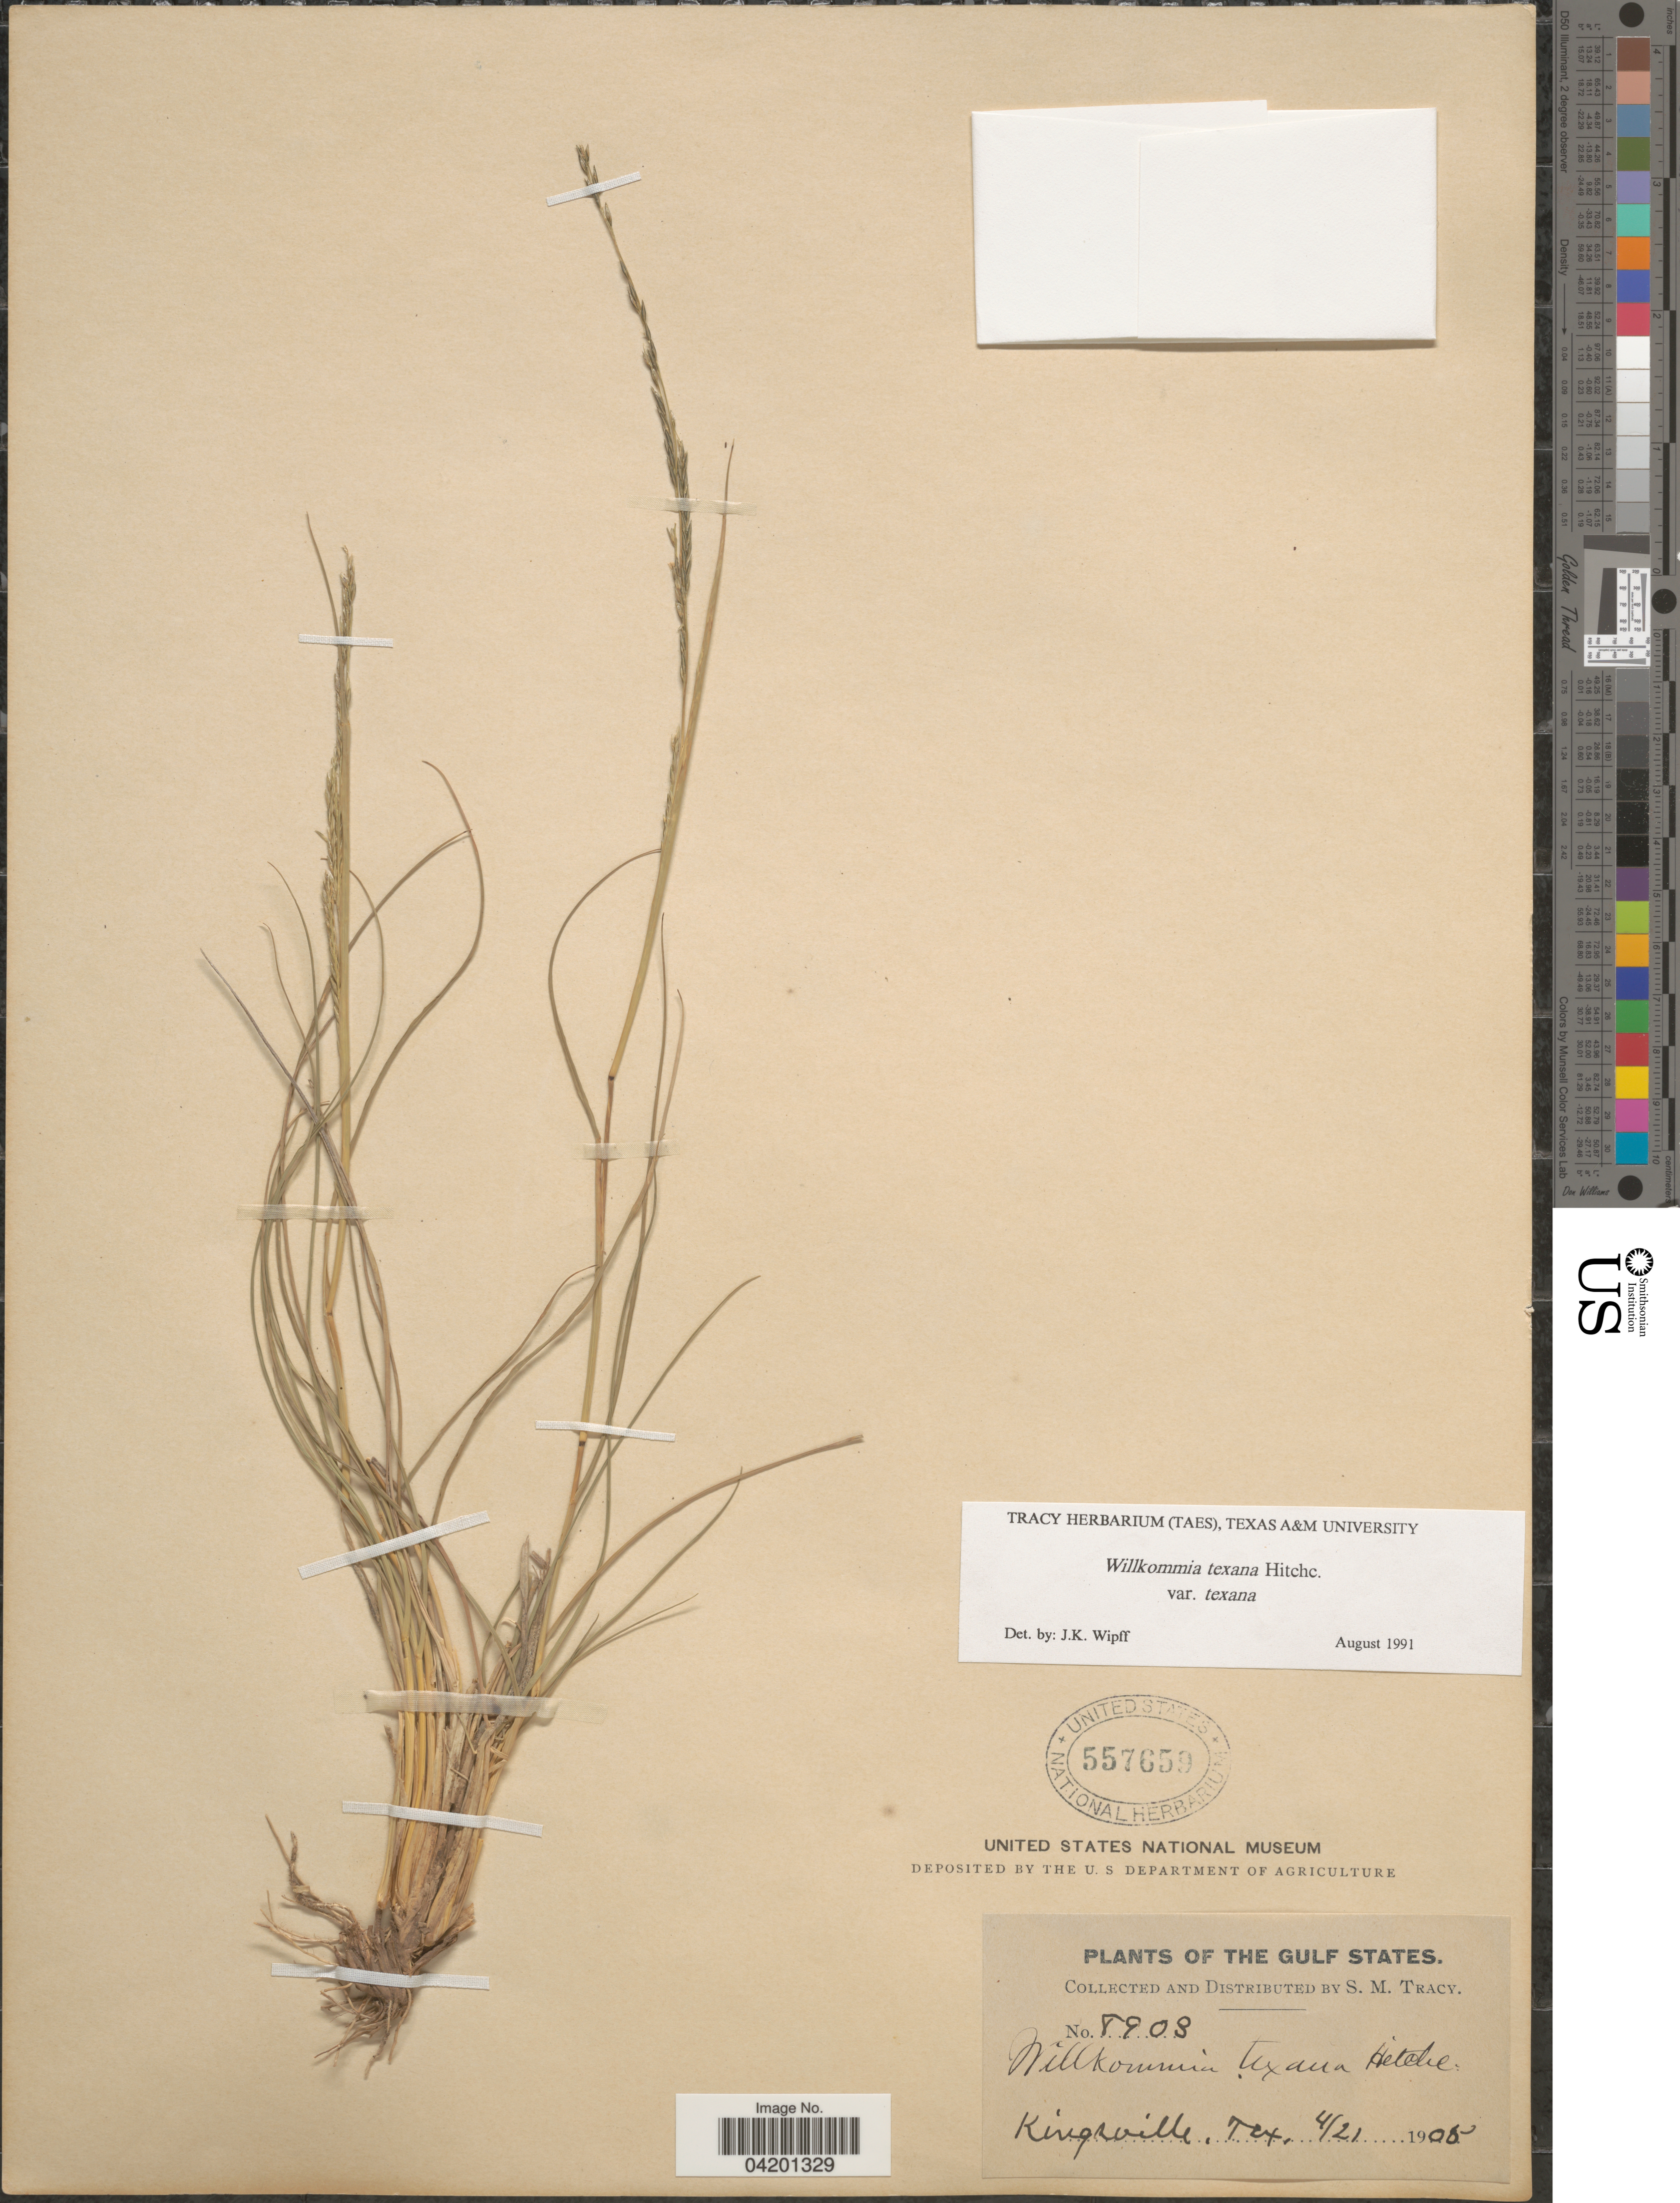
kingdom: Plantae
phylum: Tracheophyta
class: Liliopsida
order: Poales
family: Poaceae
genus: Willkommia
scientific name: Willkommia texana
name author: Hitchc.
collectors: S. M. Tracy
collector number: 8903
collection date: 1905-04-21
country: United States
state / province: Texas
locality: Gulf States. Kingsville.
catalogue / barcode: US 557659